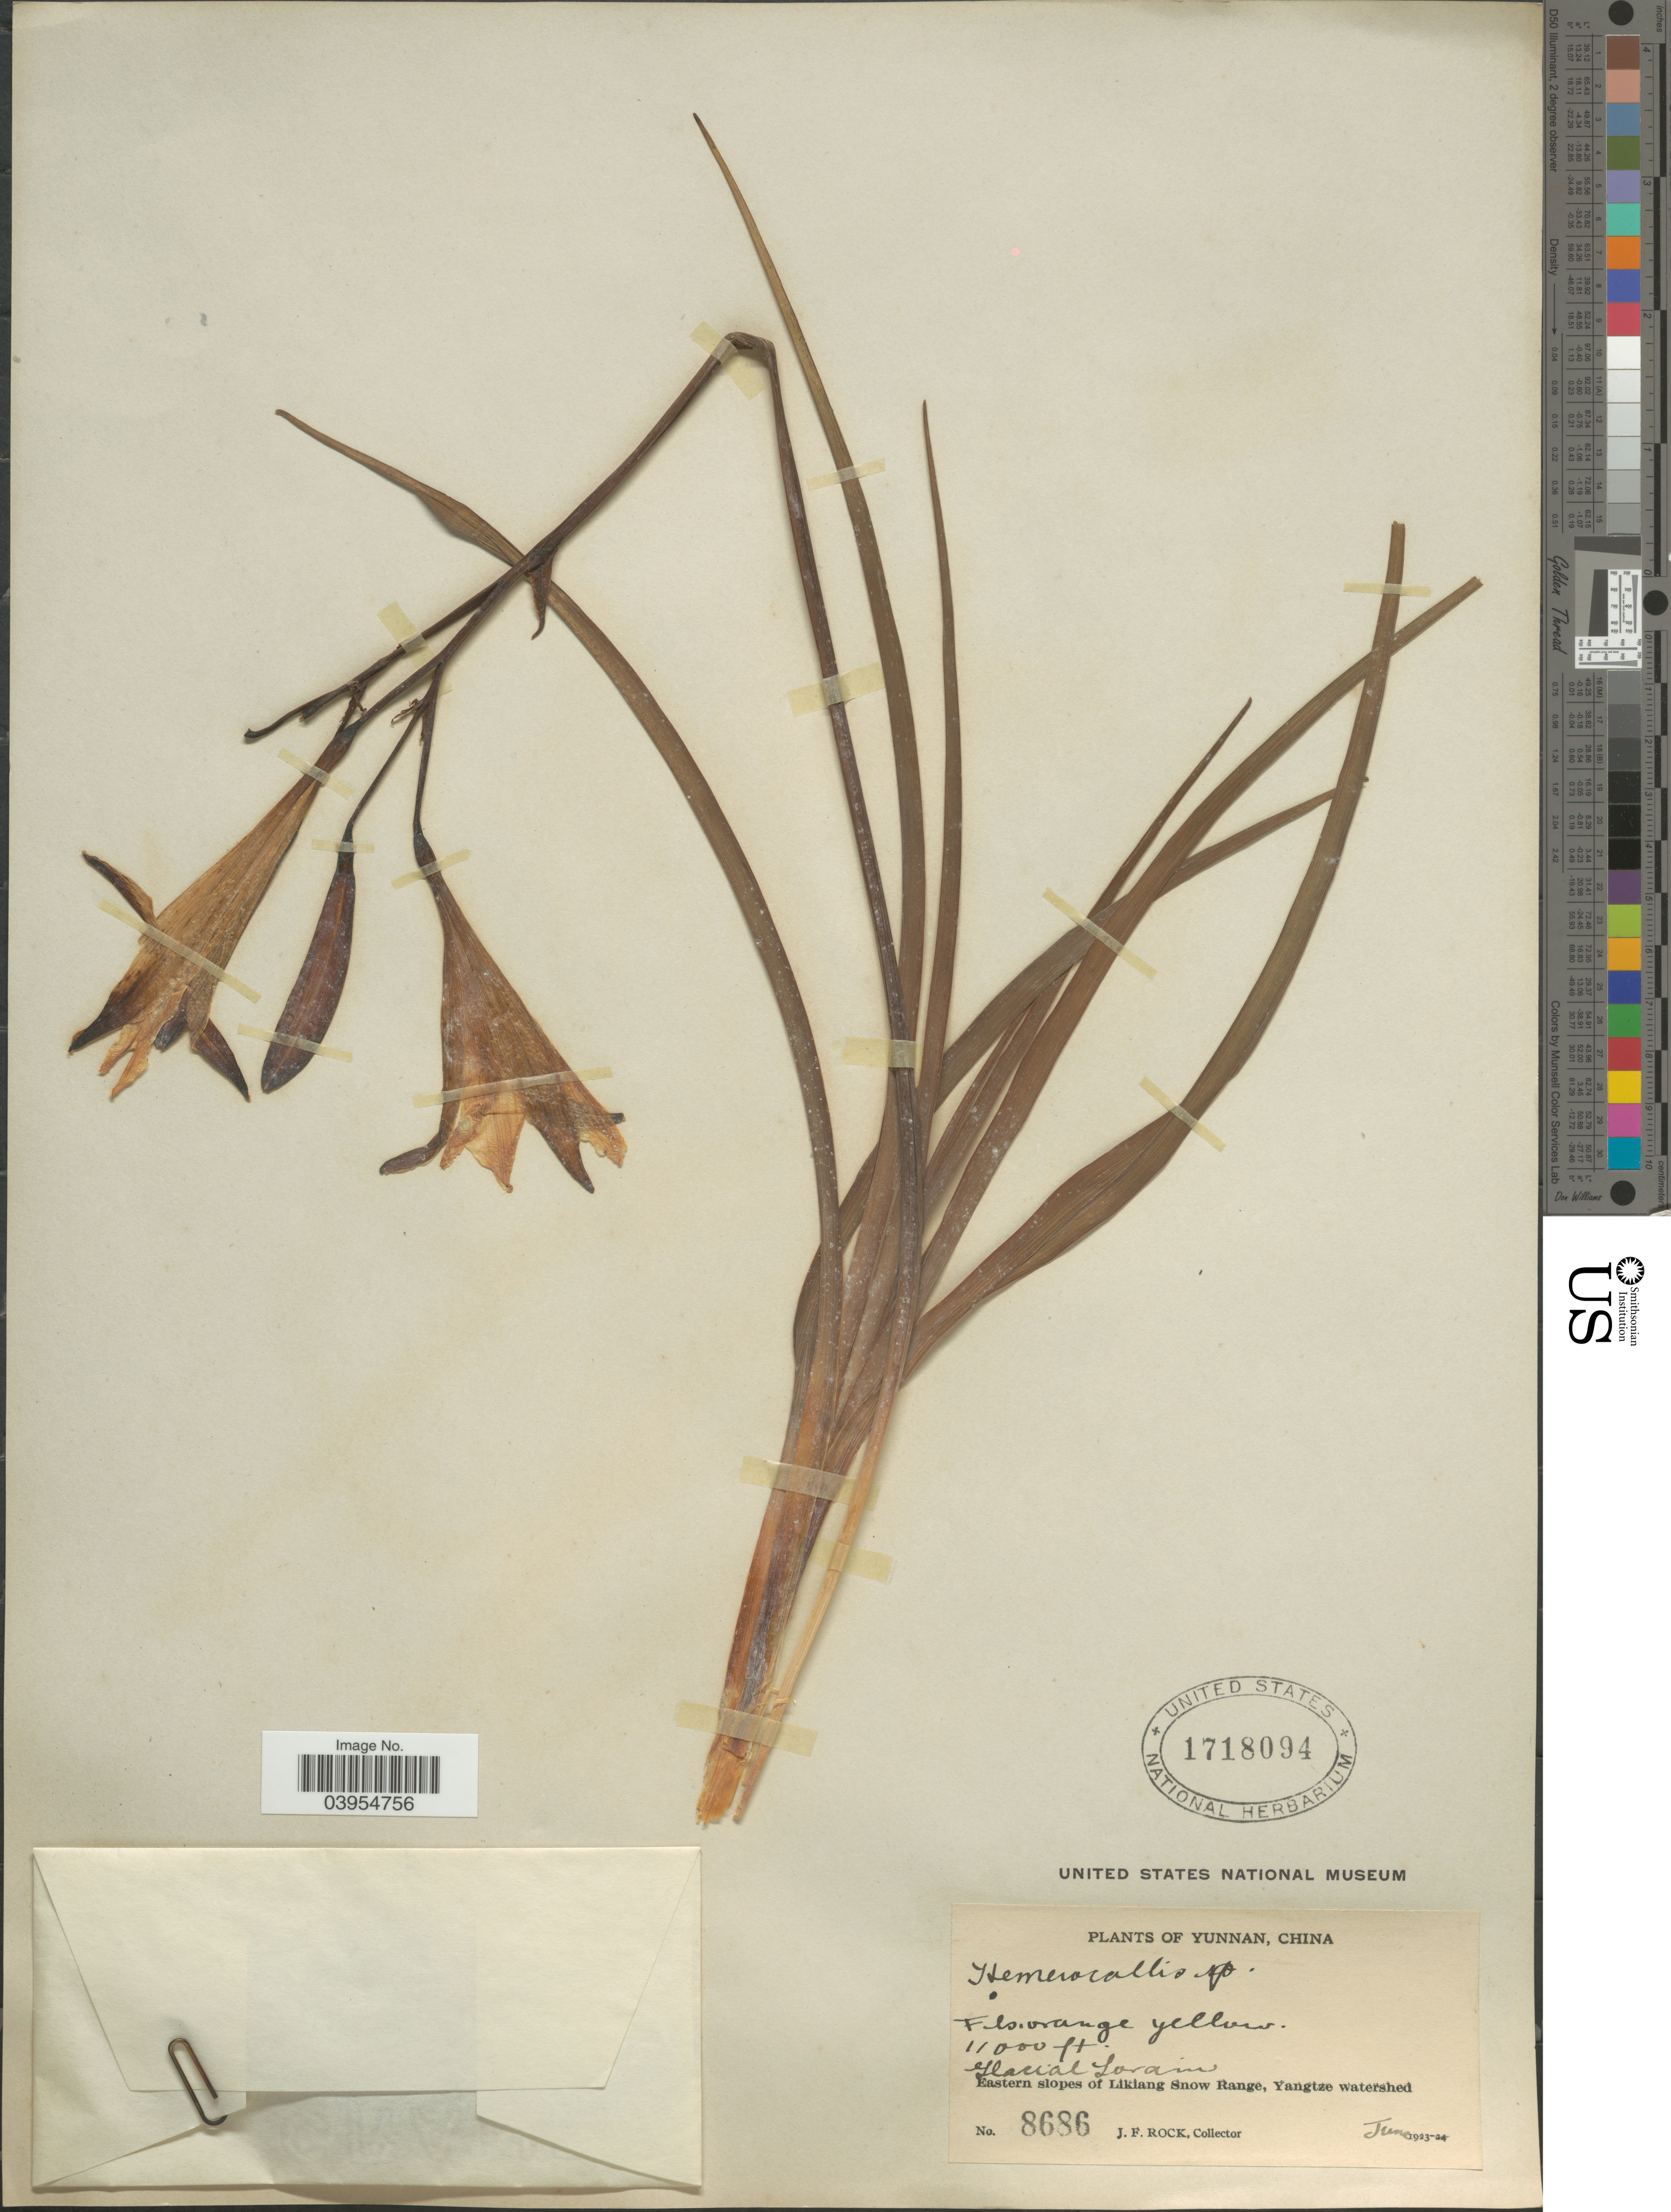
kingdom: Plantae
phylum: Tracheophyta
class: Liliopsida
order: Asparagales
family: Asphodelaceae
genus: Hemerocallis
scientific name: Hemerocallis sp.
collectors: J. Rock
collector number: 8686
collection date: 1923-06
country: China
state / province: Yunnan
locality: Eastern slopes of Likiang Snow Range, Yangtze watershed.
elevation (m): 3353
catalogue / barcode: US 1718094